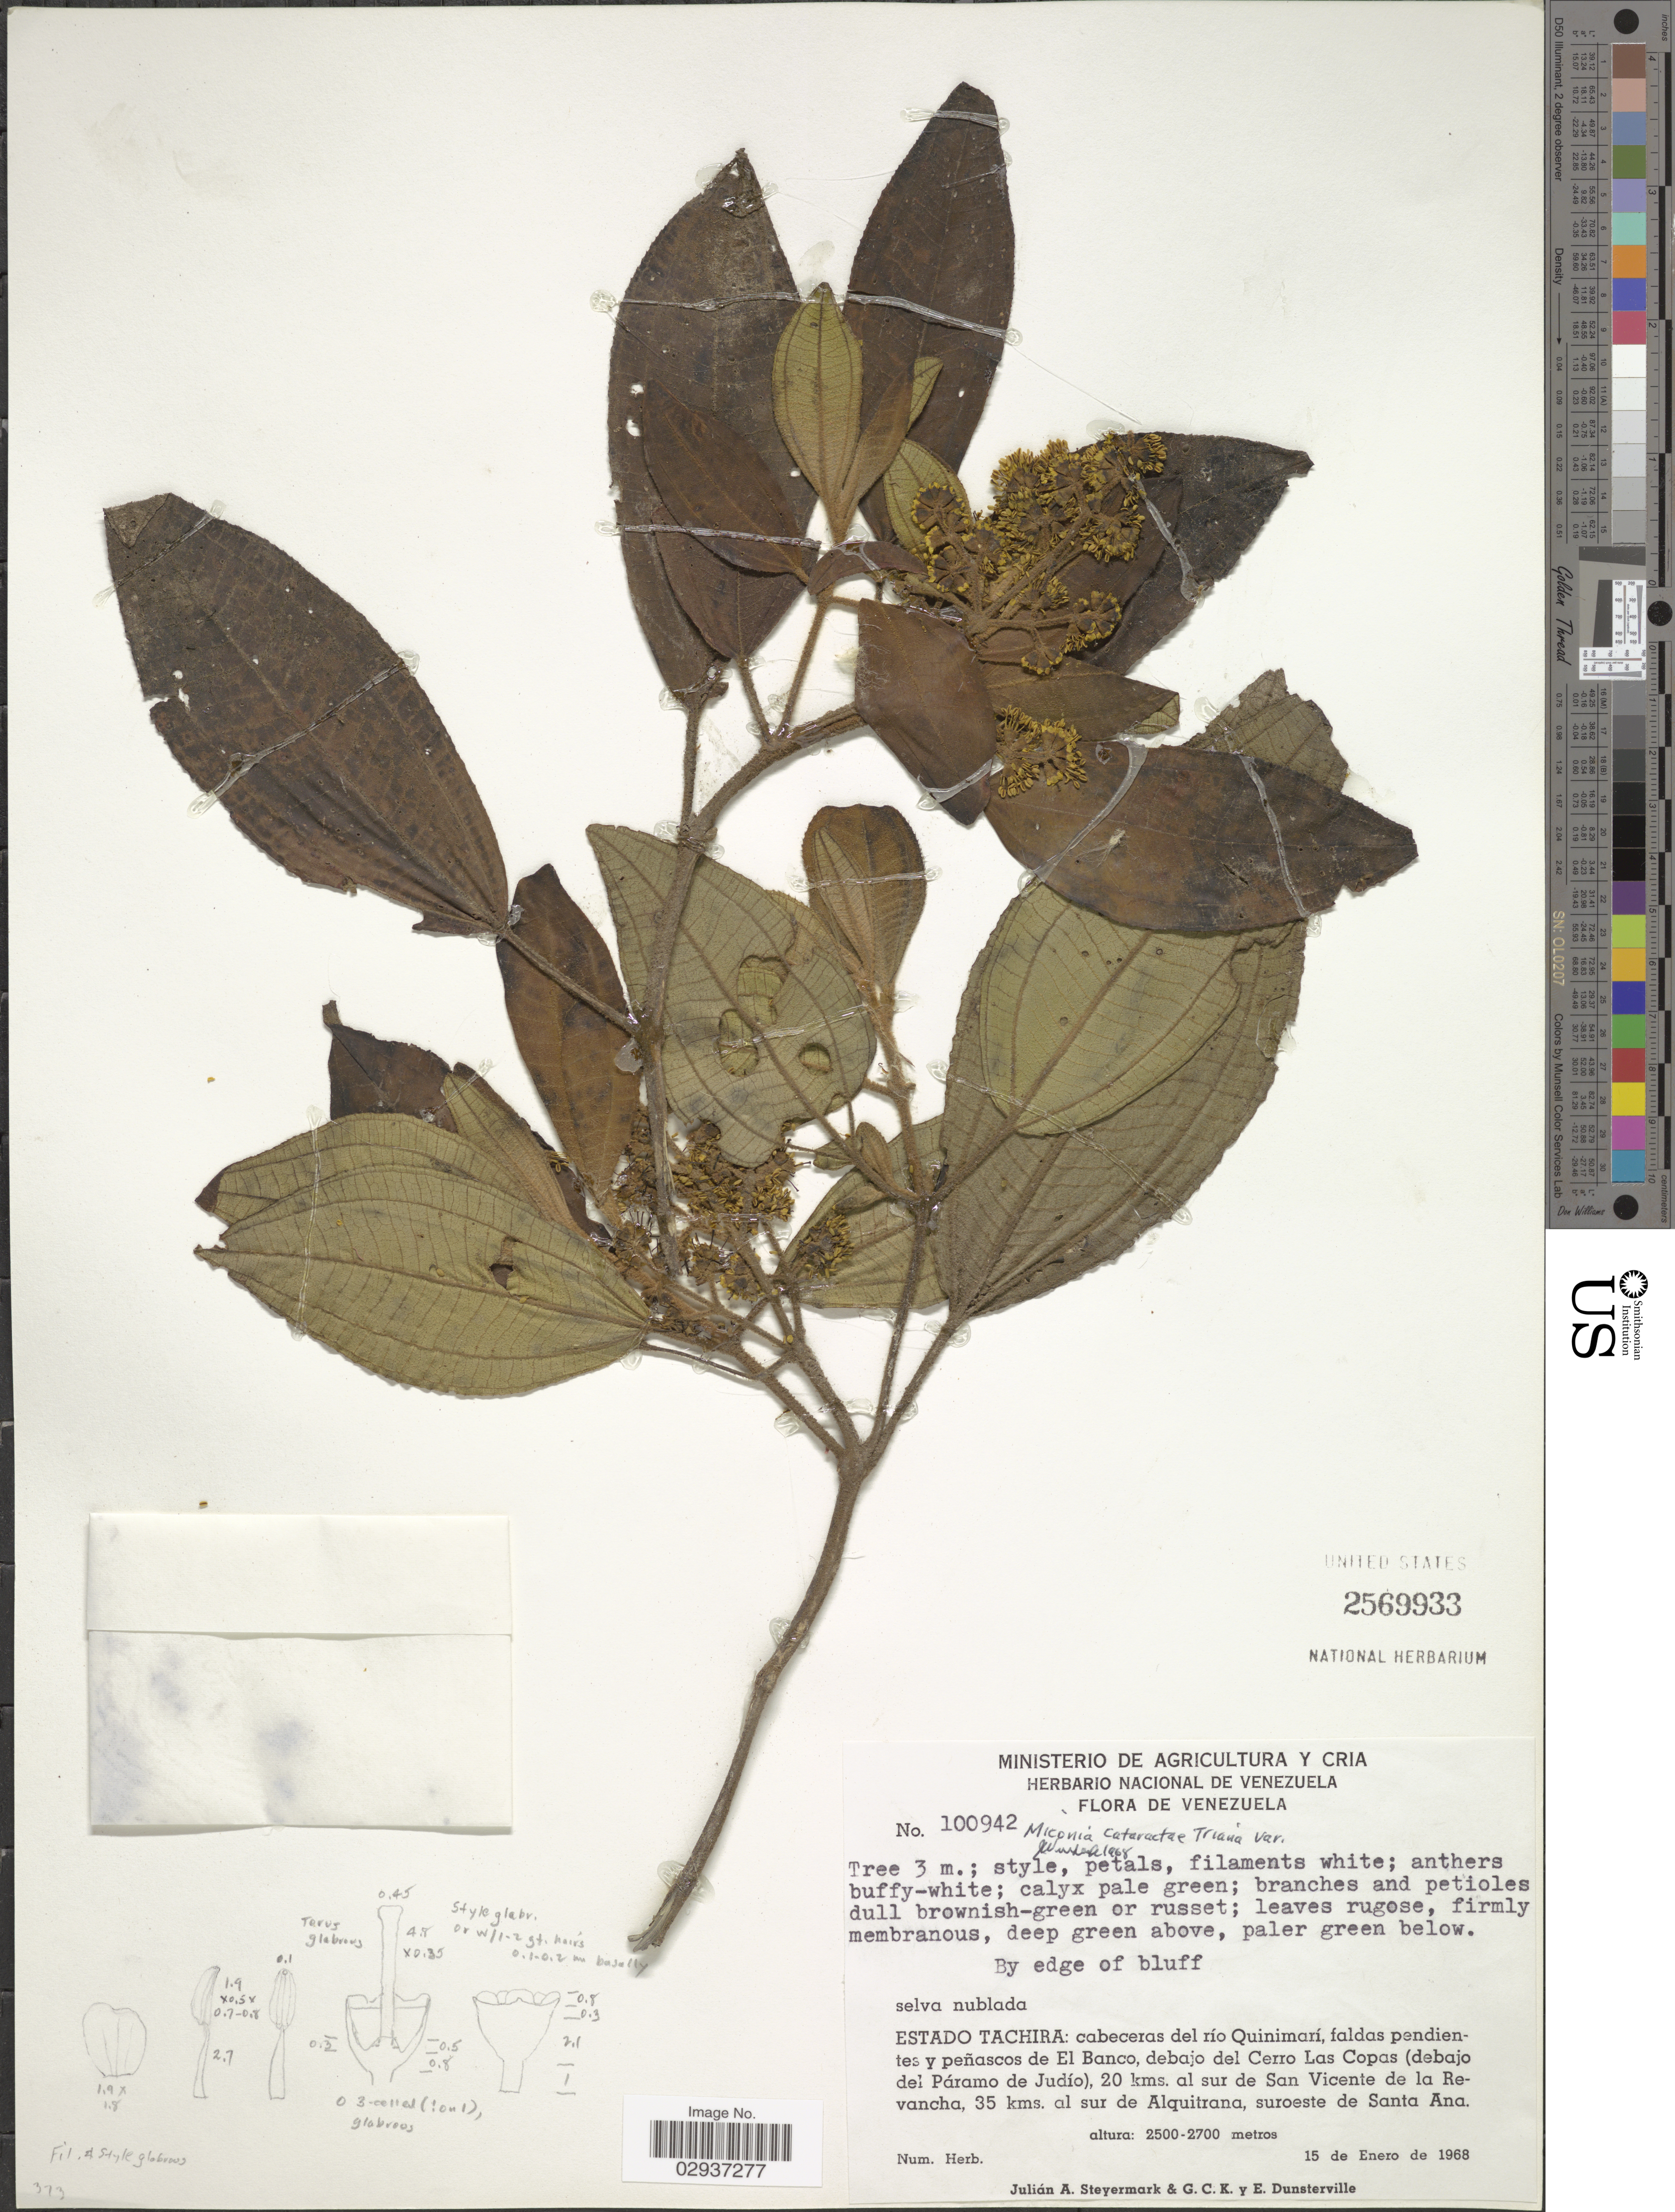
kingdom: Plantae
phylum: Tracheophyta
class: Magnoliopsida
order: Myrtales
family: Melastomataceae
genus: Miconia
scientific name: Miconia cataractae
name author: Triana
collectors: J. Steyermark, G. C. K. Dunsterville & E. Dunsterville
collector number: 100942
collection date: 1968-01-15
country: Venezuela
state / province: Tachira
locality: Estado Tachira: cabeceras del río Quinimarí, faldas pendientes y peñascos de El Banco, debajo del Cerro Las Copas (debajo del Páramo de Judío), 20 kms. al sur de San Vicente de la Revancha, 35 kms. al sur de Alquitrana, suroeste de Santa Ana.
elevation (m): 2500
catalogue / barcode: US 2569933